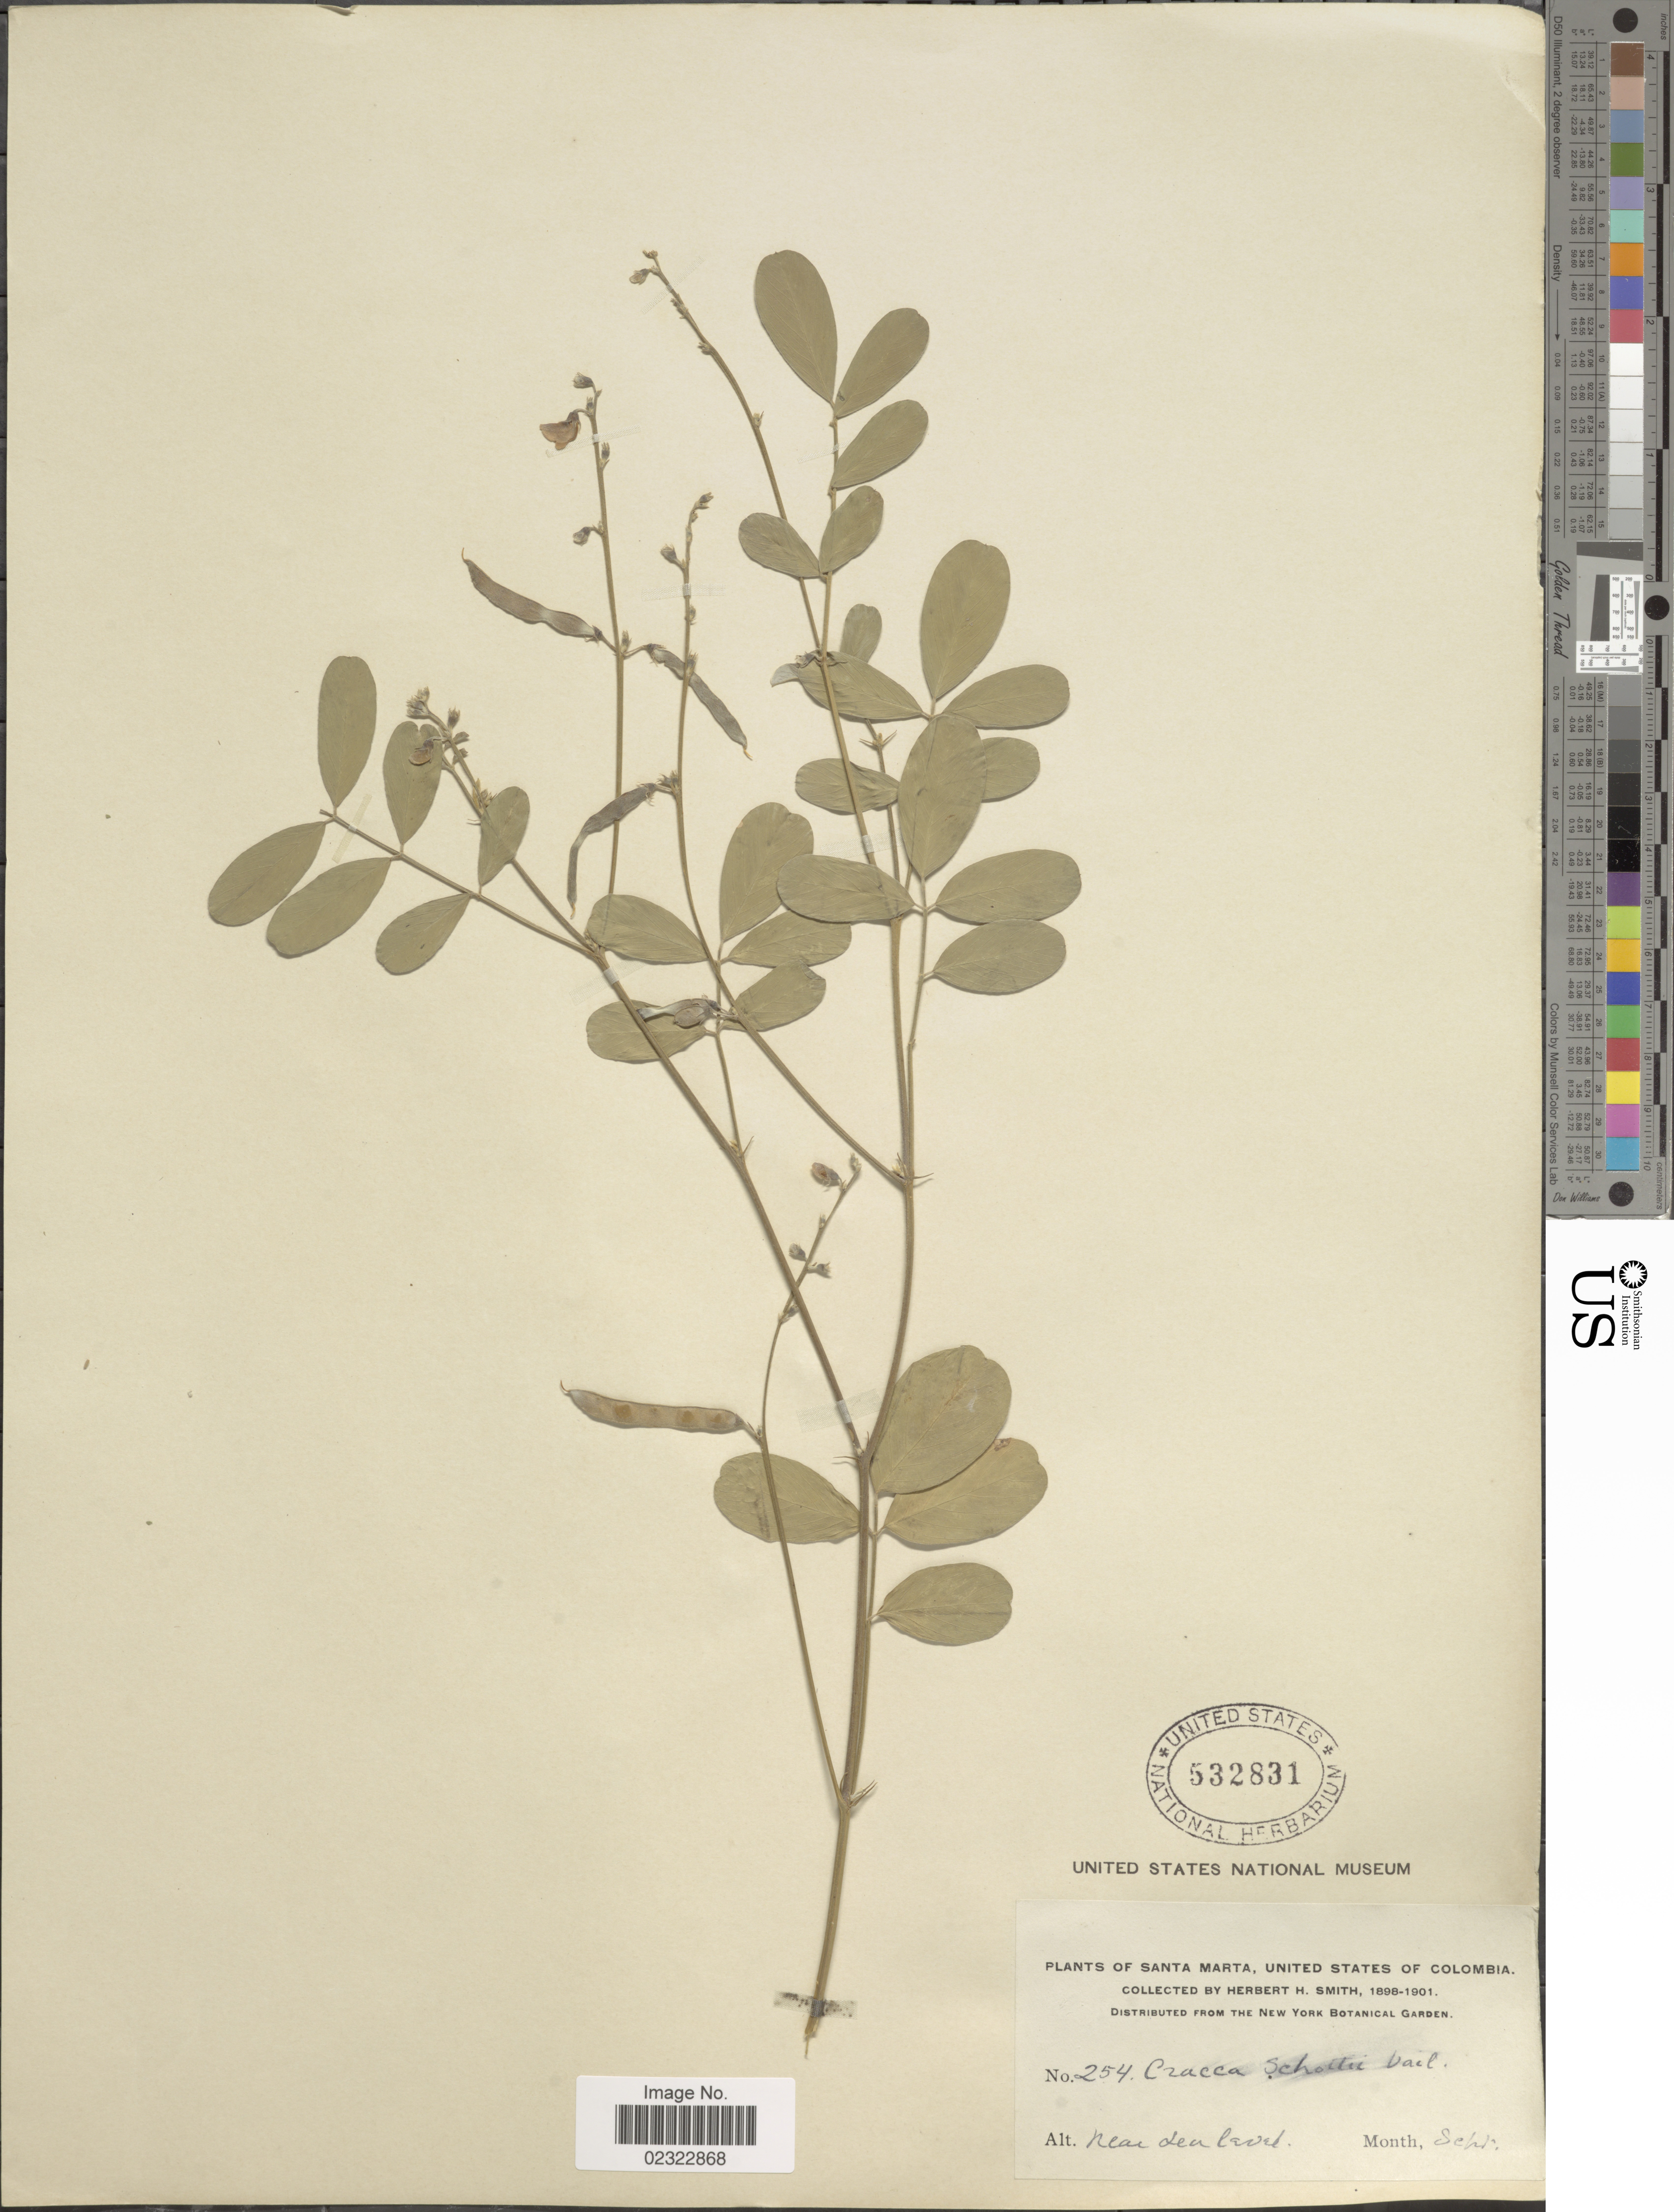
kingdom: Plantae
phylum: Tracheophyta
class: Magnoliopsida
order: Fabales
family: Fabaceae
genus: Tephrosia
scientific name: Tephrosia senna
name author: Kunth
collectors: Herbert H. Smith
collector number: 254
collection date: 1898-09/1901-09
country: Colombia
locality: Santa Marta, United States of Colombia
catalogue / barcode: US 532831